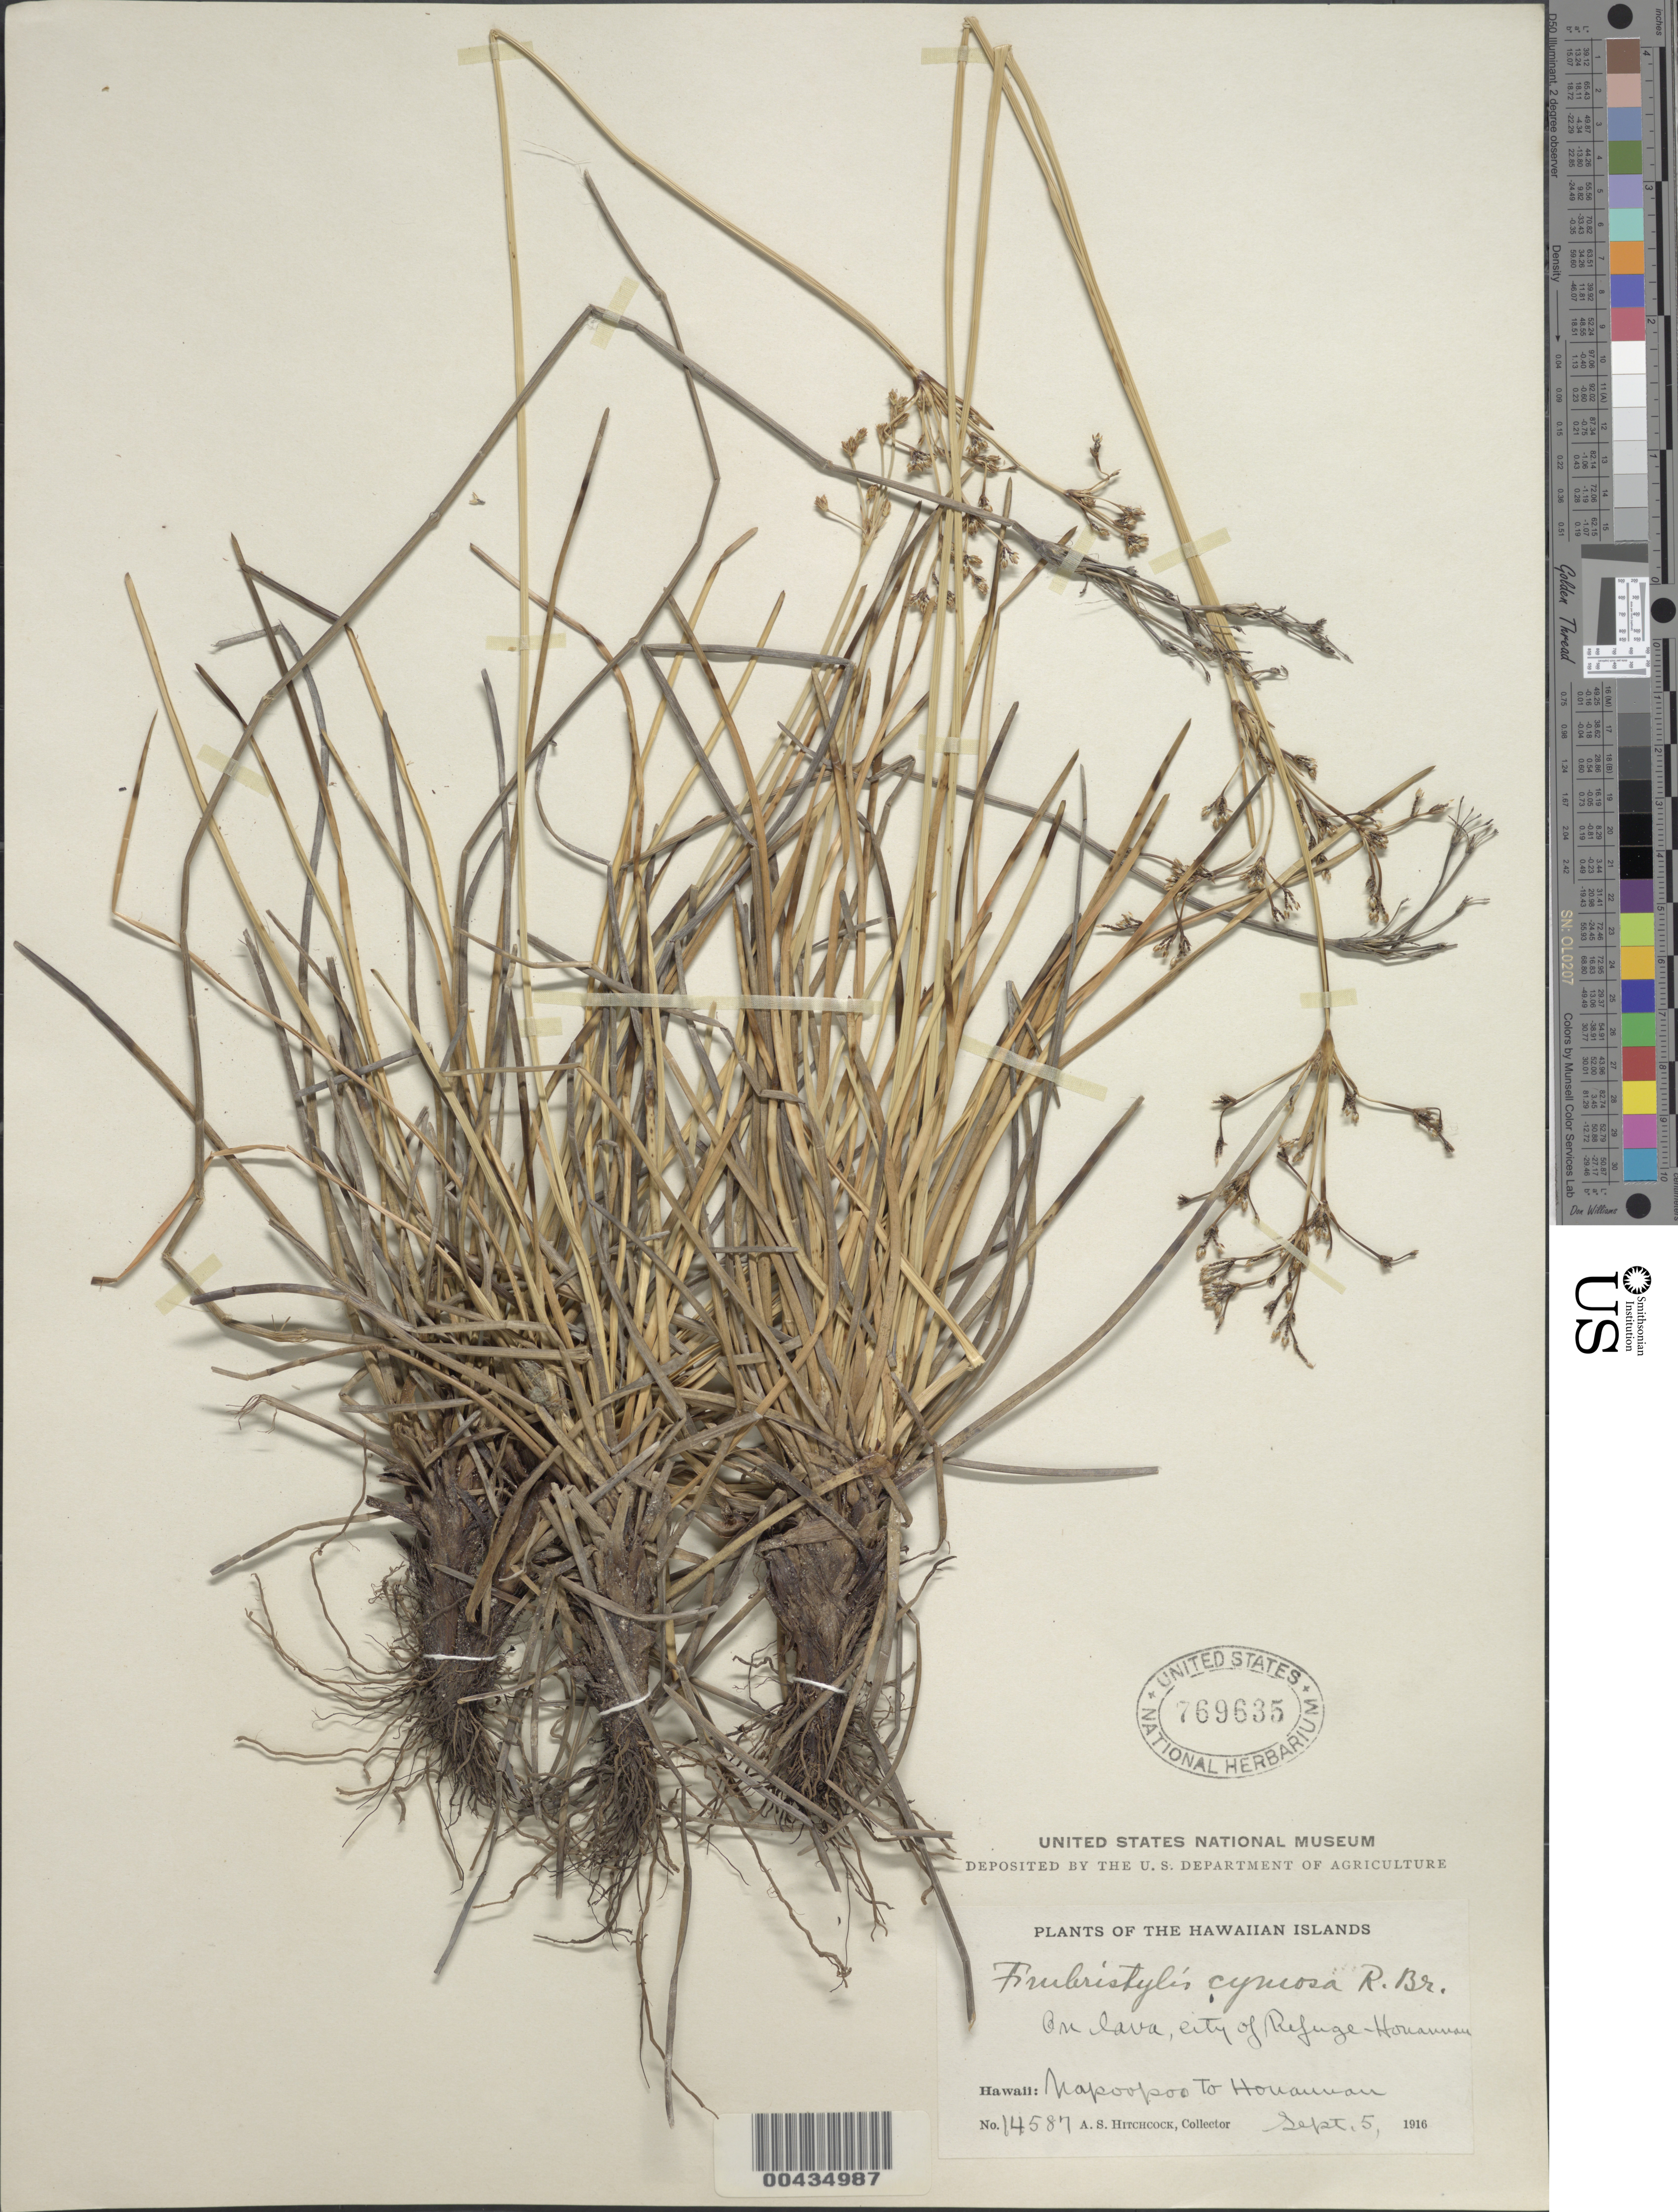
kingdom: Plantae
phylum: Tracheophyta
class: Liliopsida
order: Poales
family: Cyperaceae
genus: Fimbristylis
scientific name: Fimbristylis cymosa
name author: R. Br.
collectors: A. S. Hitchcock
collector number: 14587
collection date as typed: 5 Sep 1916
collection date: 1916-09-05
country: United States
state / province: Hawaii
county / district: Hawaii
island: Hawaii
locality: Napoopoo to Houauuau, City of Refuge - Houannau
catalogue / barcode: US 769635